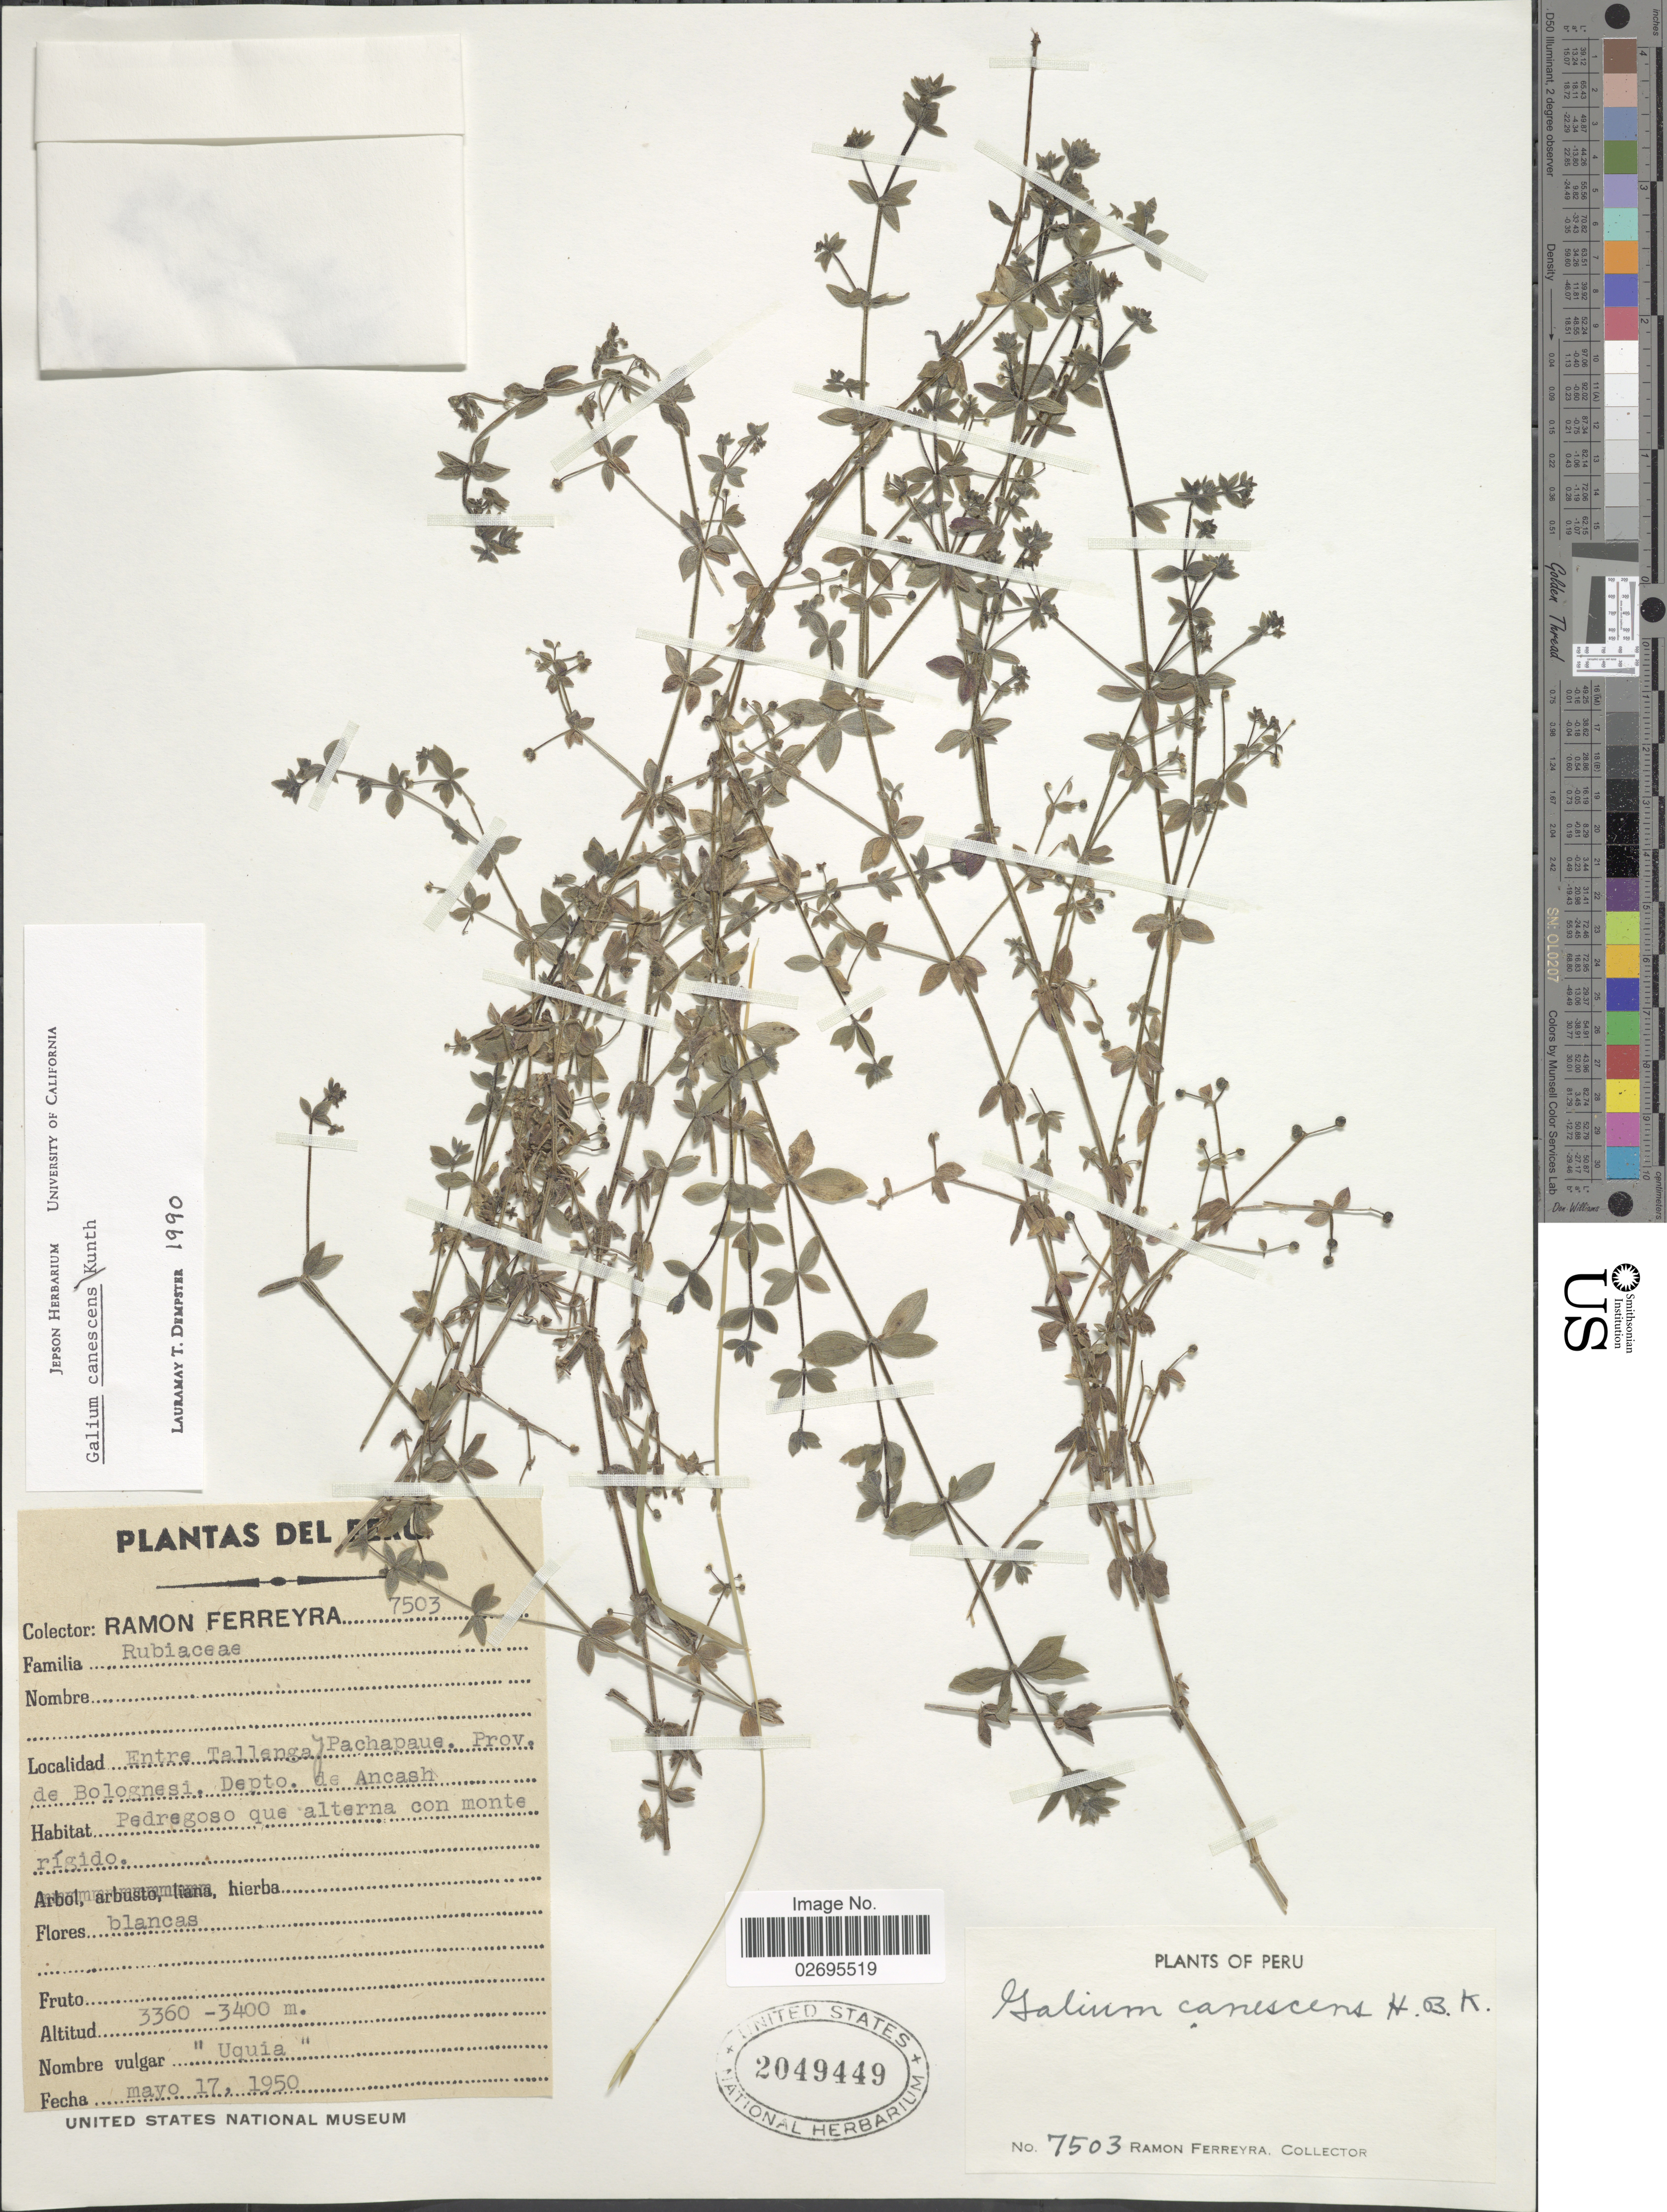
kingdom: Plantae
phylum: Tracheophyta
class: Magnoliopsida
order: Gentianales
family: Rubiaceae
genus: Galium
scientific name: Galium canescens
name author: Kunth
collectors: R. A. Ferreyra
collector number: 7503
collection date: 1950-05-17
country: Peru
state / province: Ancash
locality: Entre Tallenga y Pachapaue. Prov. de Bolognesi, Depto de Ancash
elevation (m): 3360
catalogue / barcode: US 2049449